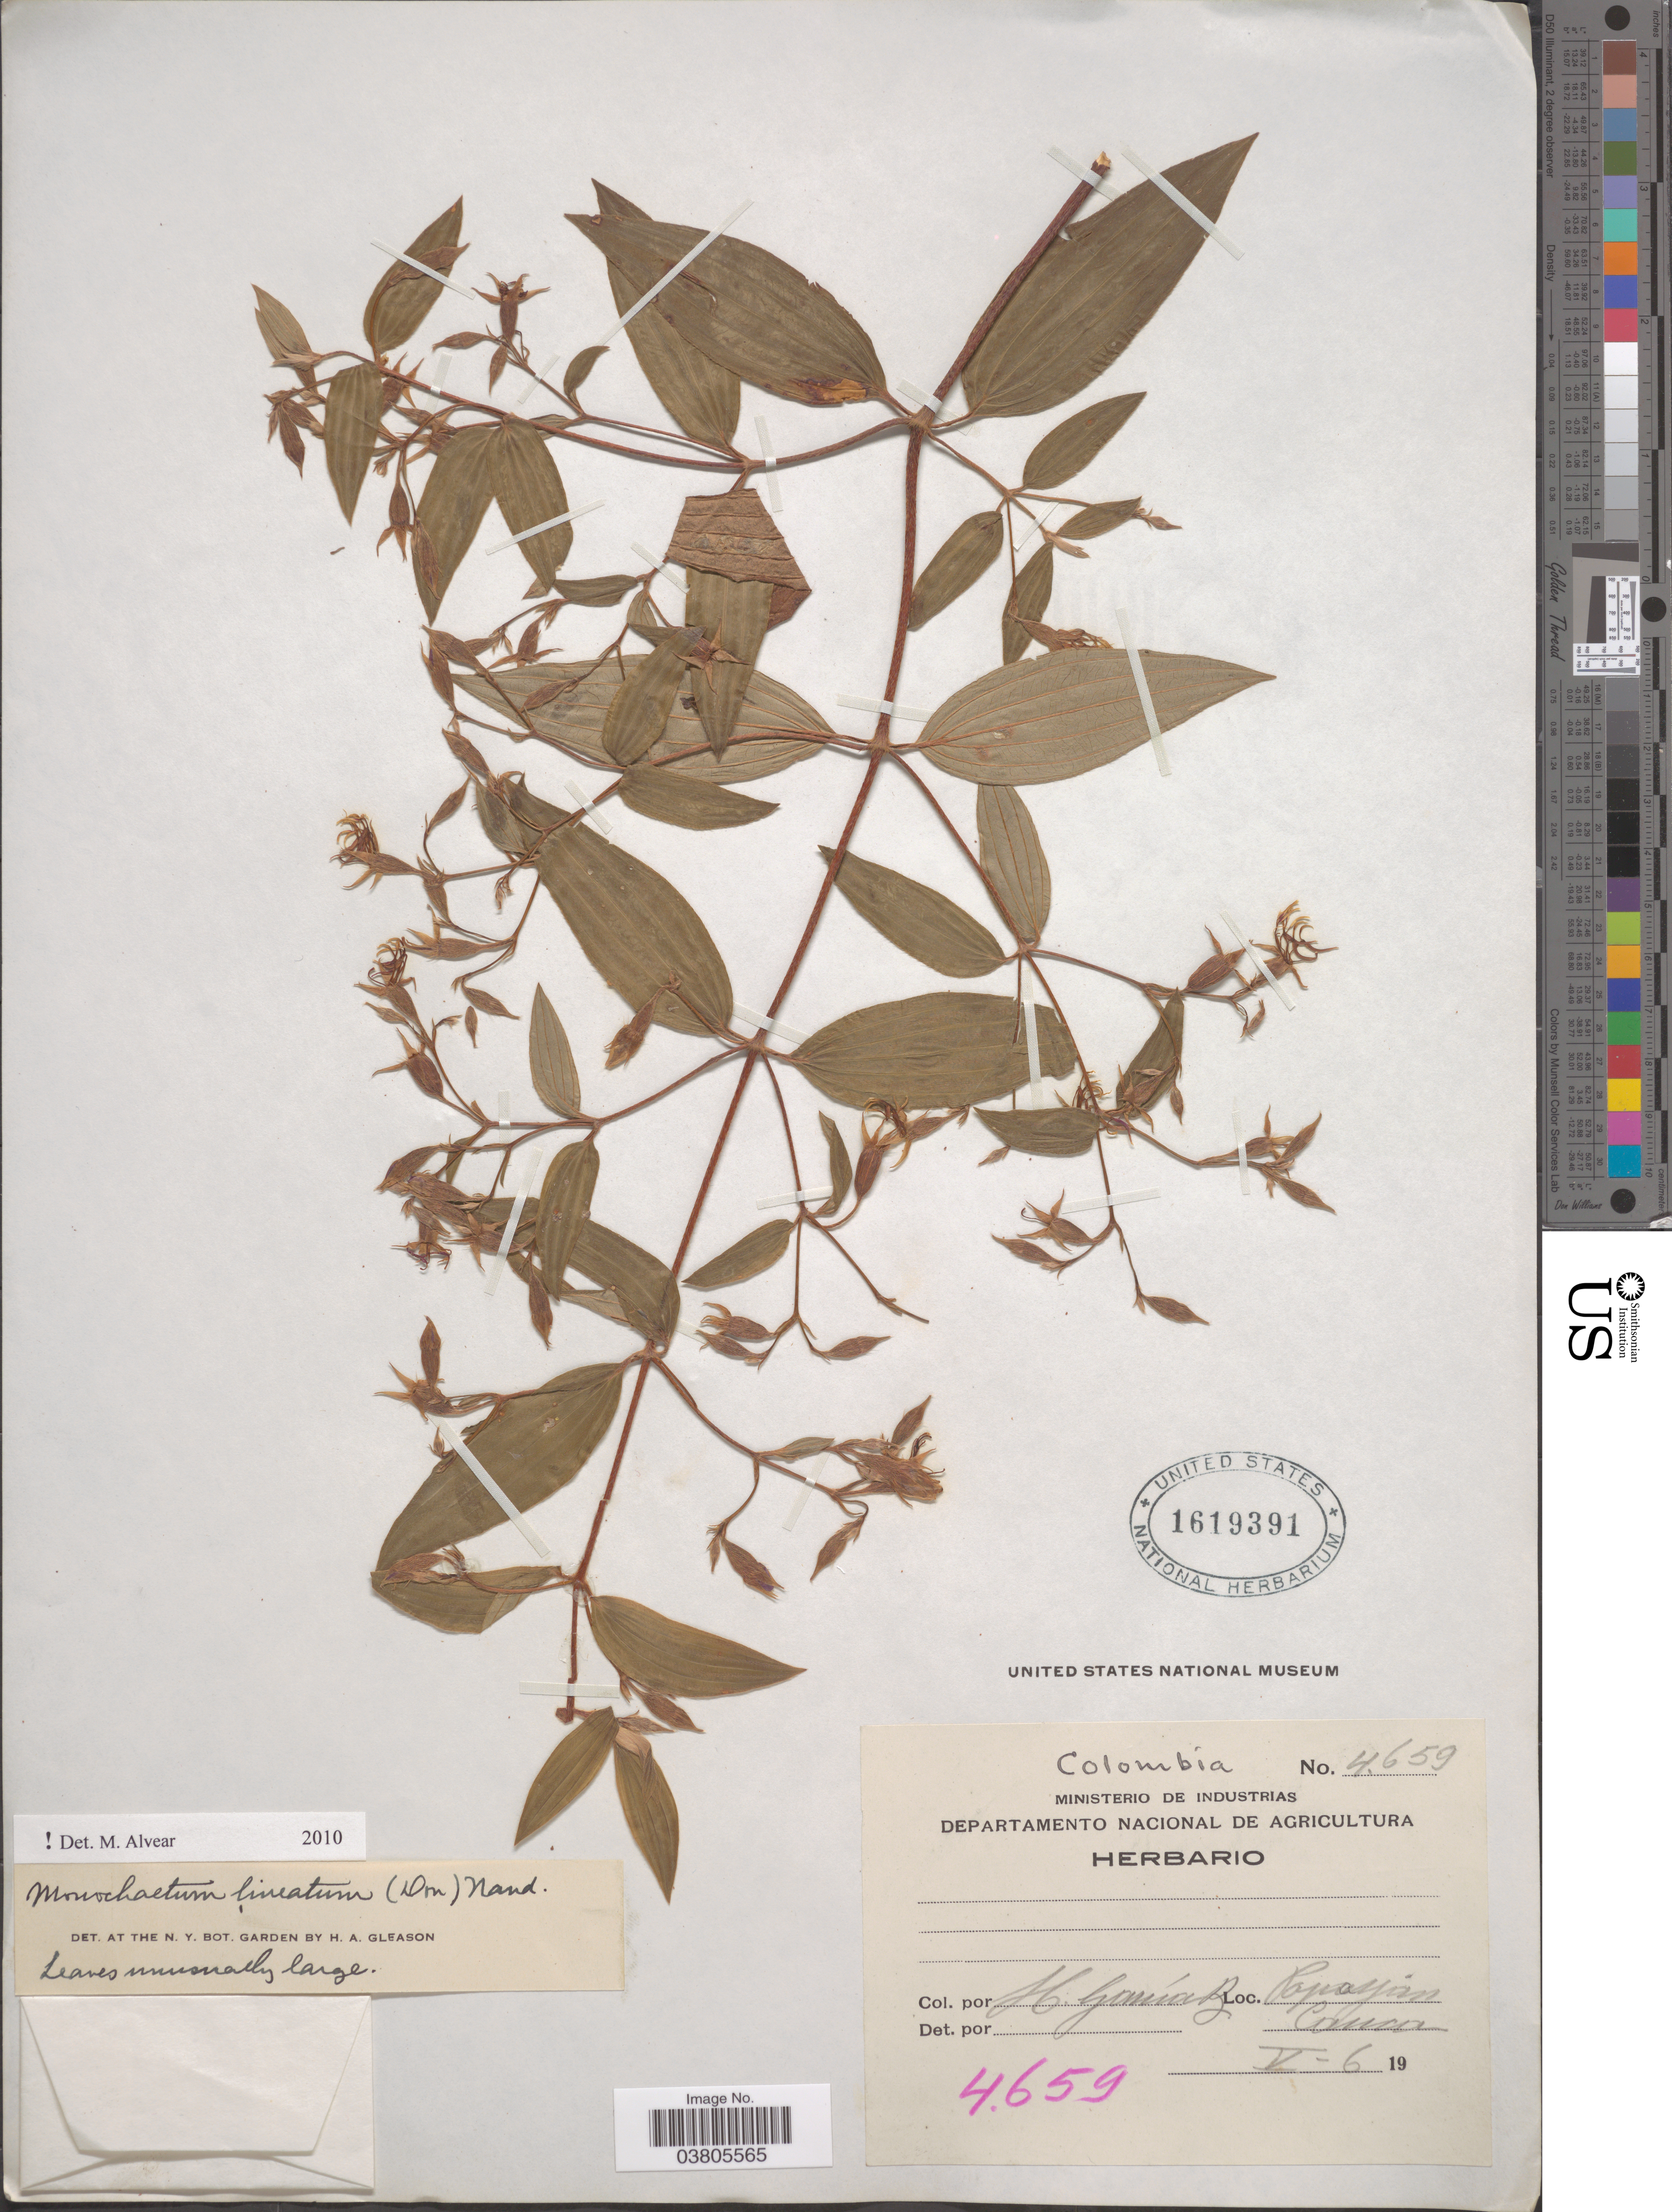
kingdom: Plantae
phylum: Tracheophyta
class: Magnoliopsida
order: Myrtales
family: Melastomataceae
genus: Monochaetum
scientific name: Monochaetum lineatum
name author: (D. Don) Naudin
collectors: H. García B.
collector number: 4659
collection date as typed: V-6 19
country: Colombia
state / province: Cauca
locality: Popayan.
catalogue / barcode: US 1619391